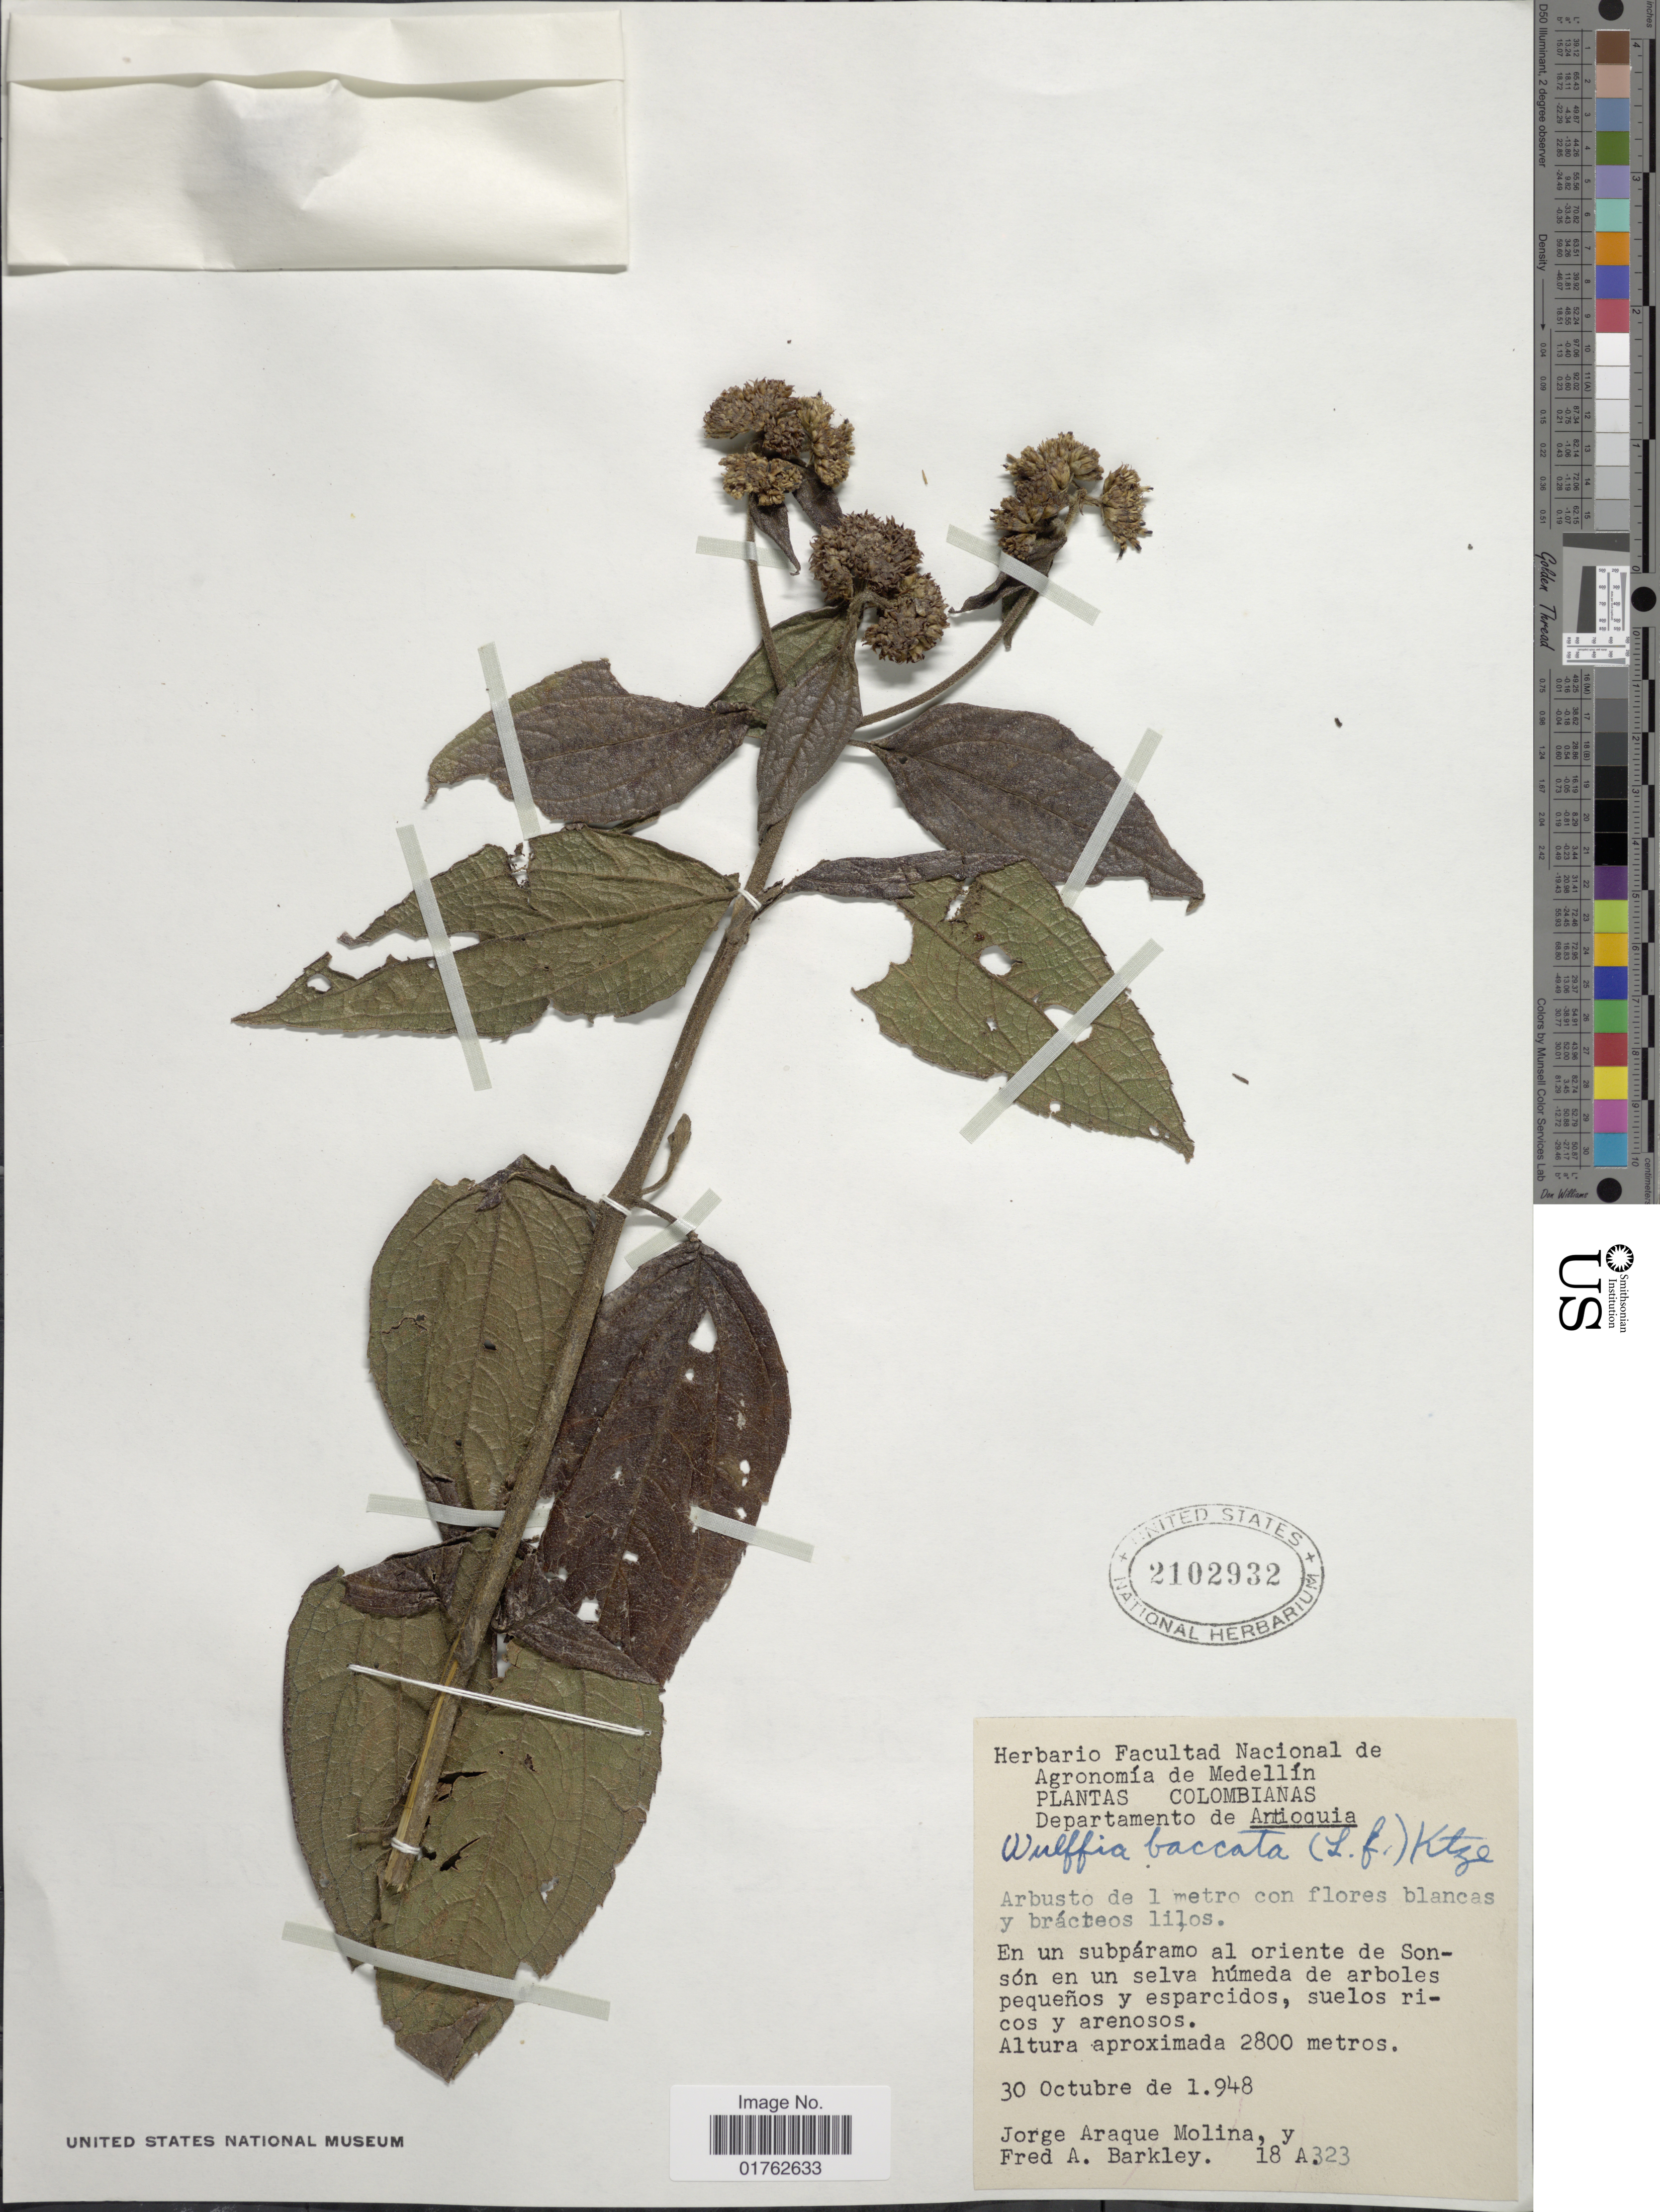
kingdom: Plantae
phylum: Tracheophyta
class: Magnoliopsida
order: Asterales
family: Asteraceae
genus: Wulffia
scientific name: Wulffia baccata var. baccata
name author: (L.) Kuntze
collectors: J. A. Molina & F. A. Barkley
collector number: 18A323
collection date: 1948-10-30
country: Colombia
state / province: Antioquia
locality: Departamento de Antioquia, En un subparamo al oriente de Sonson en un selva humeda de arboles pequeños y esparcidos, suelos ricos y arenosos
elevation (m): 2800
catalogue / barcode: US 2102932